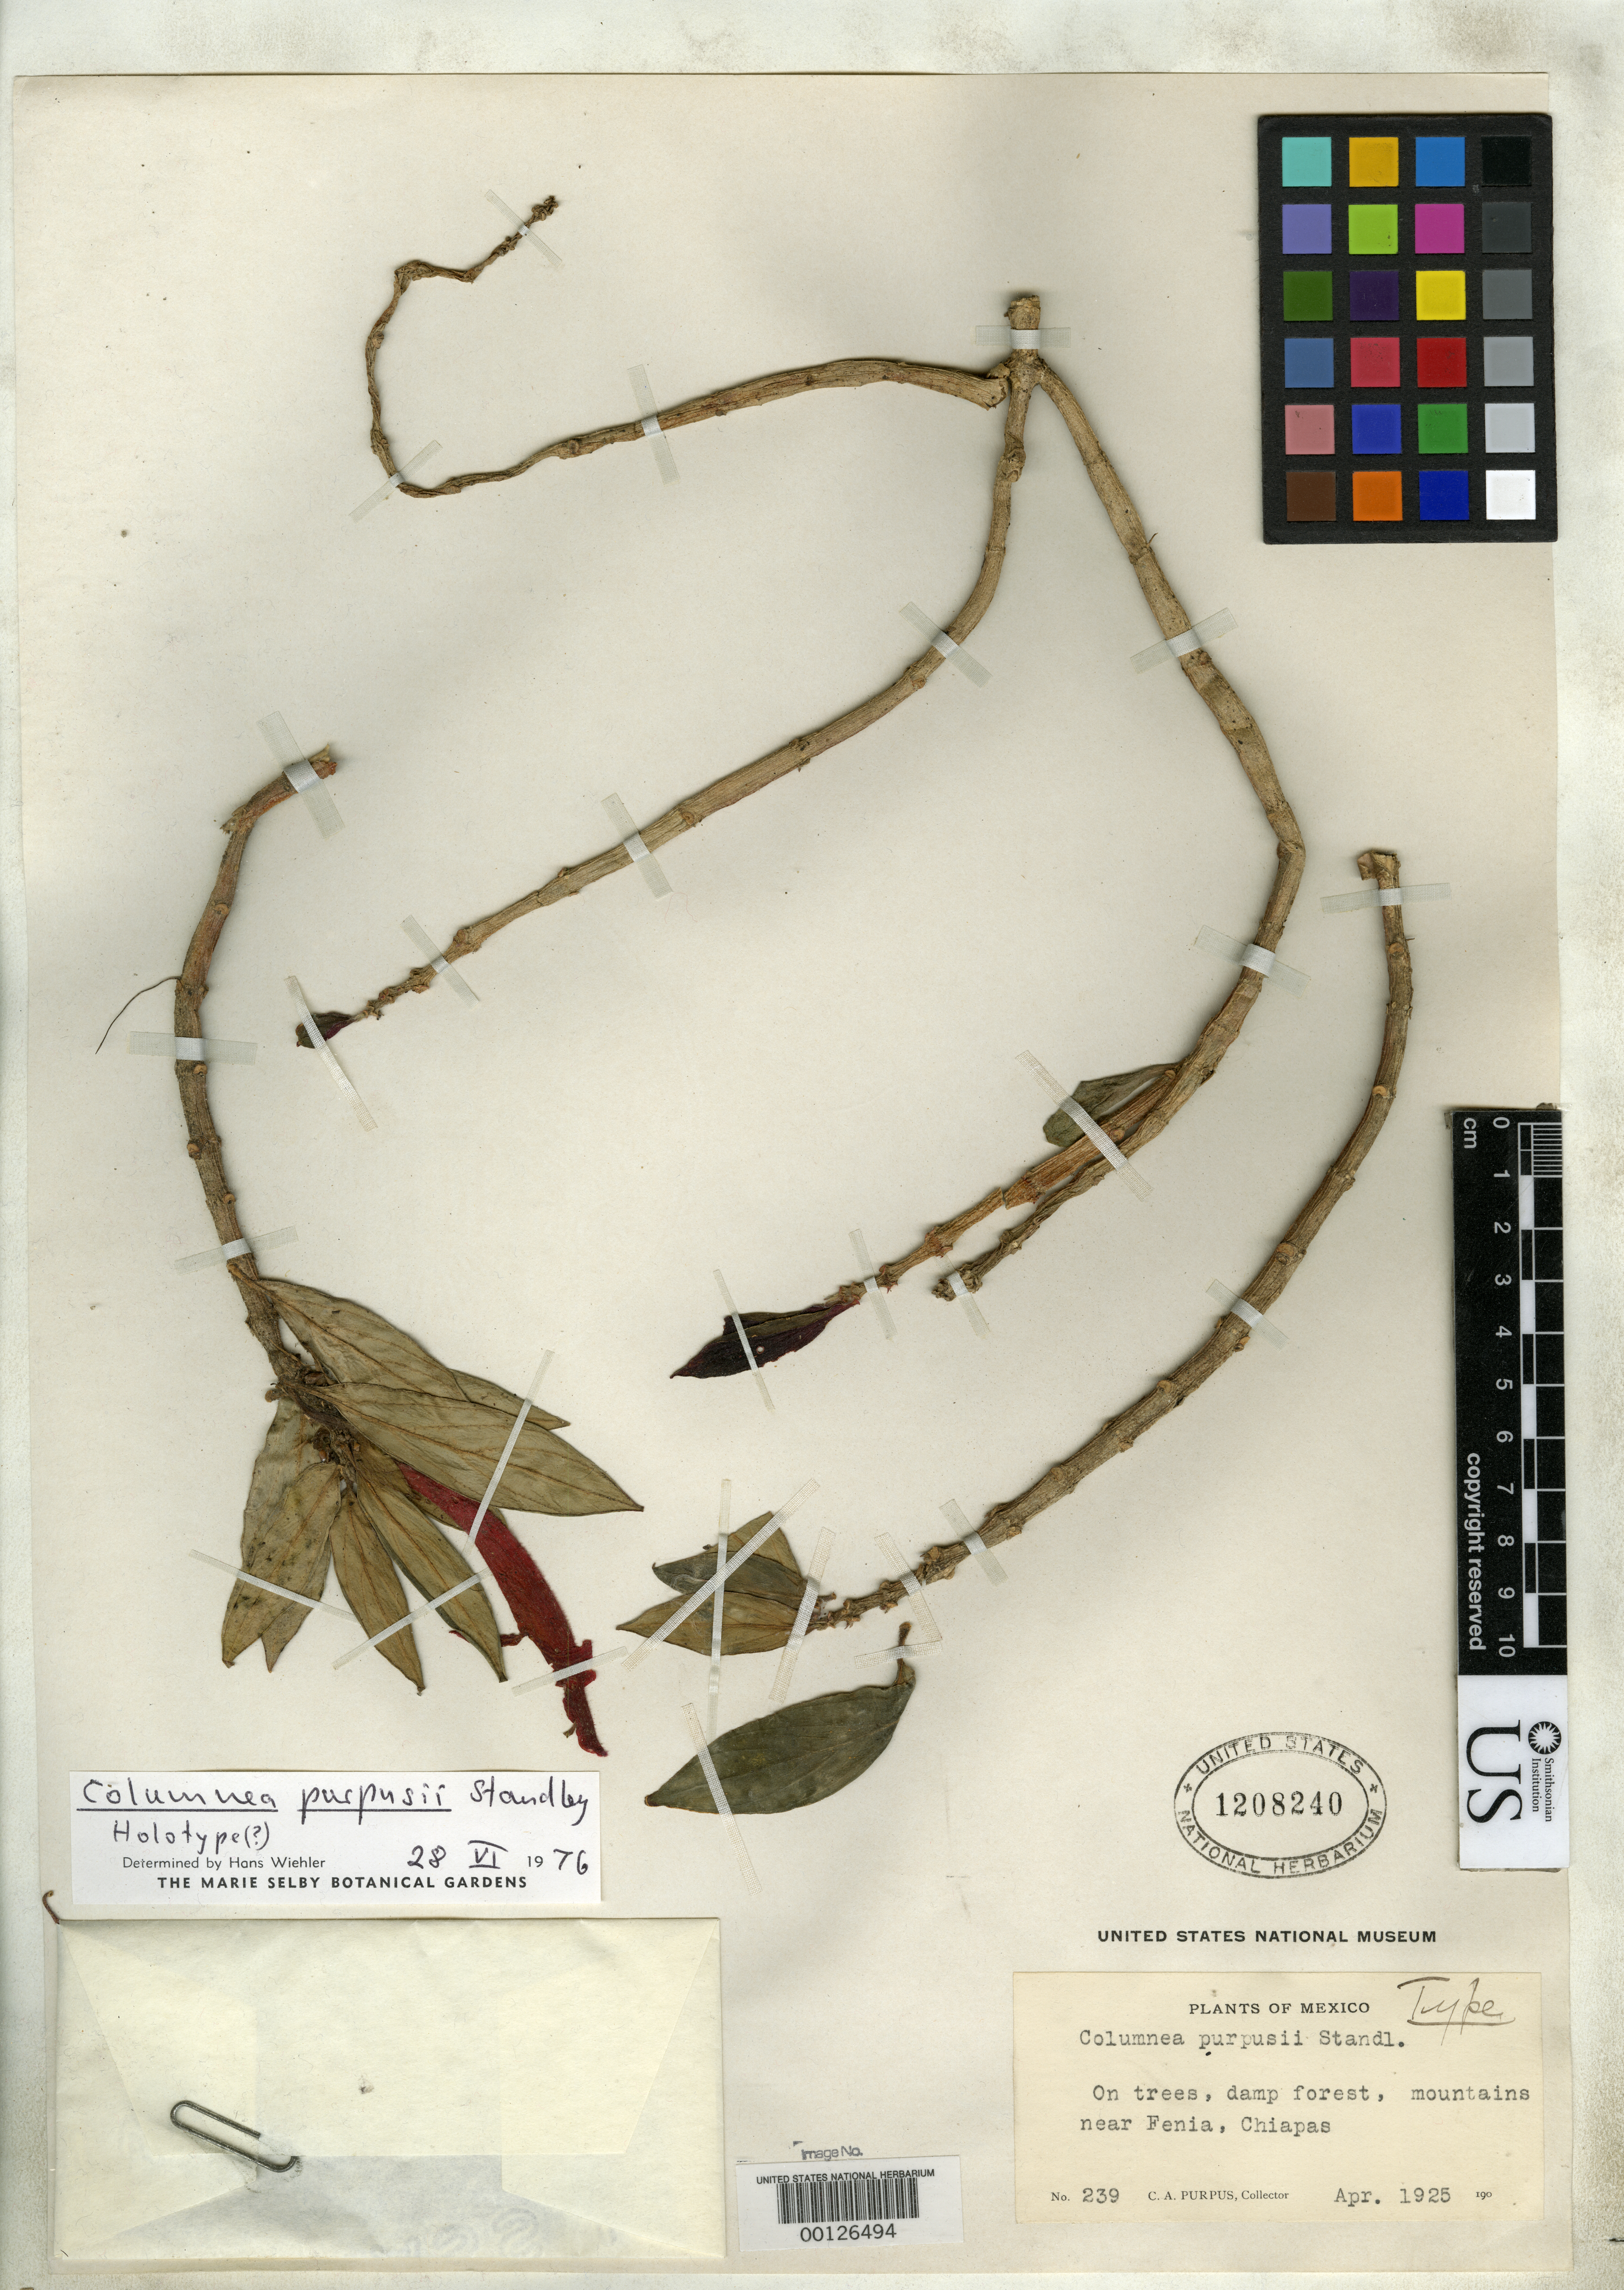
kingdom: Plantae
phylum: Tracheophyta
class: Magnoliopsida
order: Lamiales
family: Gesneriaceae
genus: Columnea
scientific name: Columnea purpusii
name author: Standl.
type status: Holotype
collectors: C. A. Purpus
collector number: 239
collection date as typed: Apr 1925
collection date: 1925-04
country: Mexico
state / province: Chiapas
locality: Mountains near Fenix.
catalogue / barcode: US 1208240